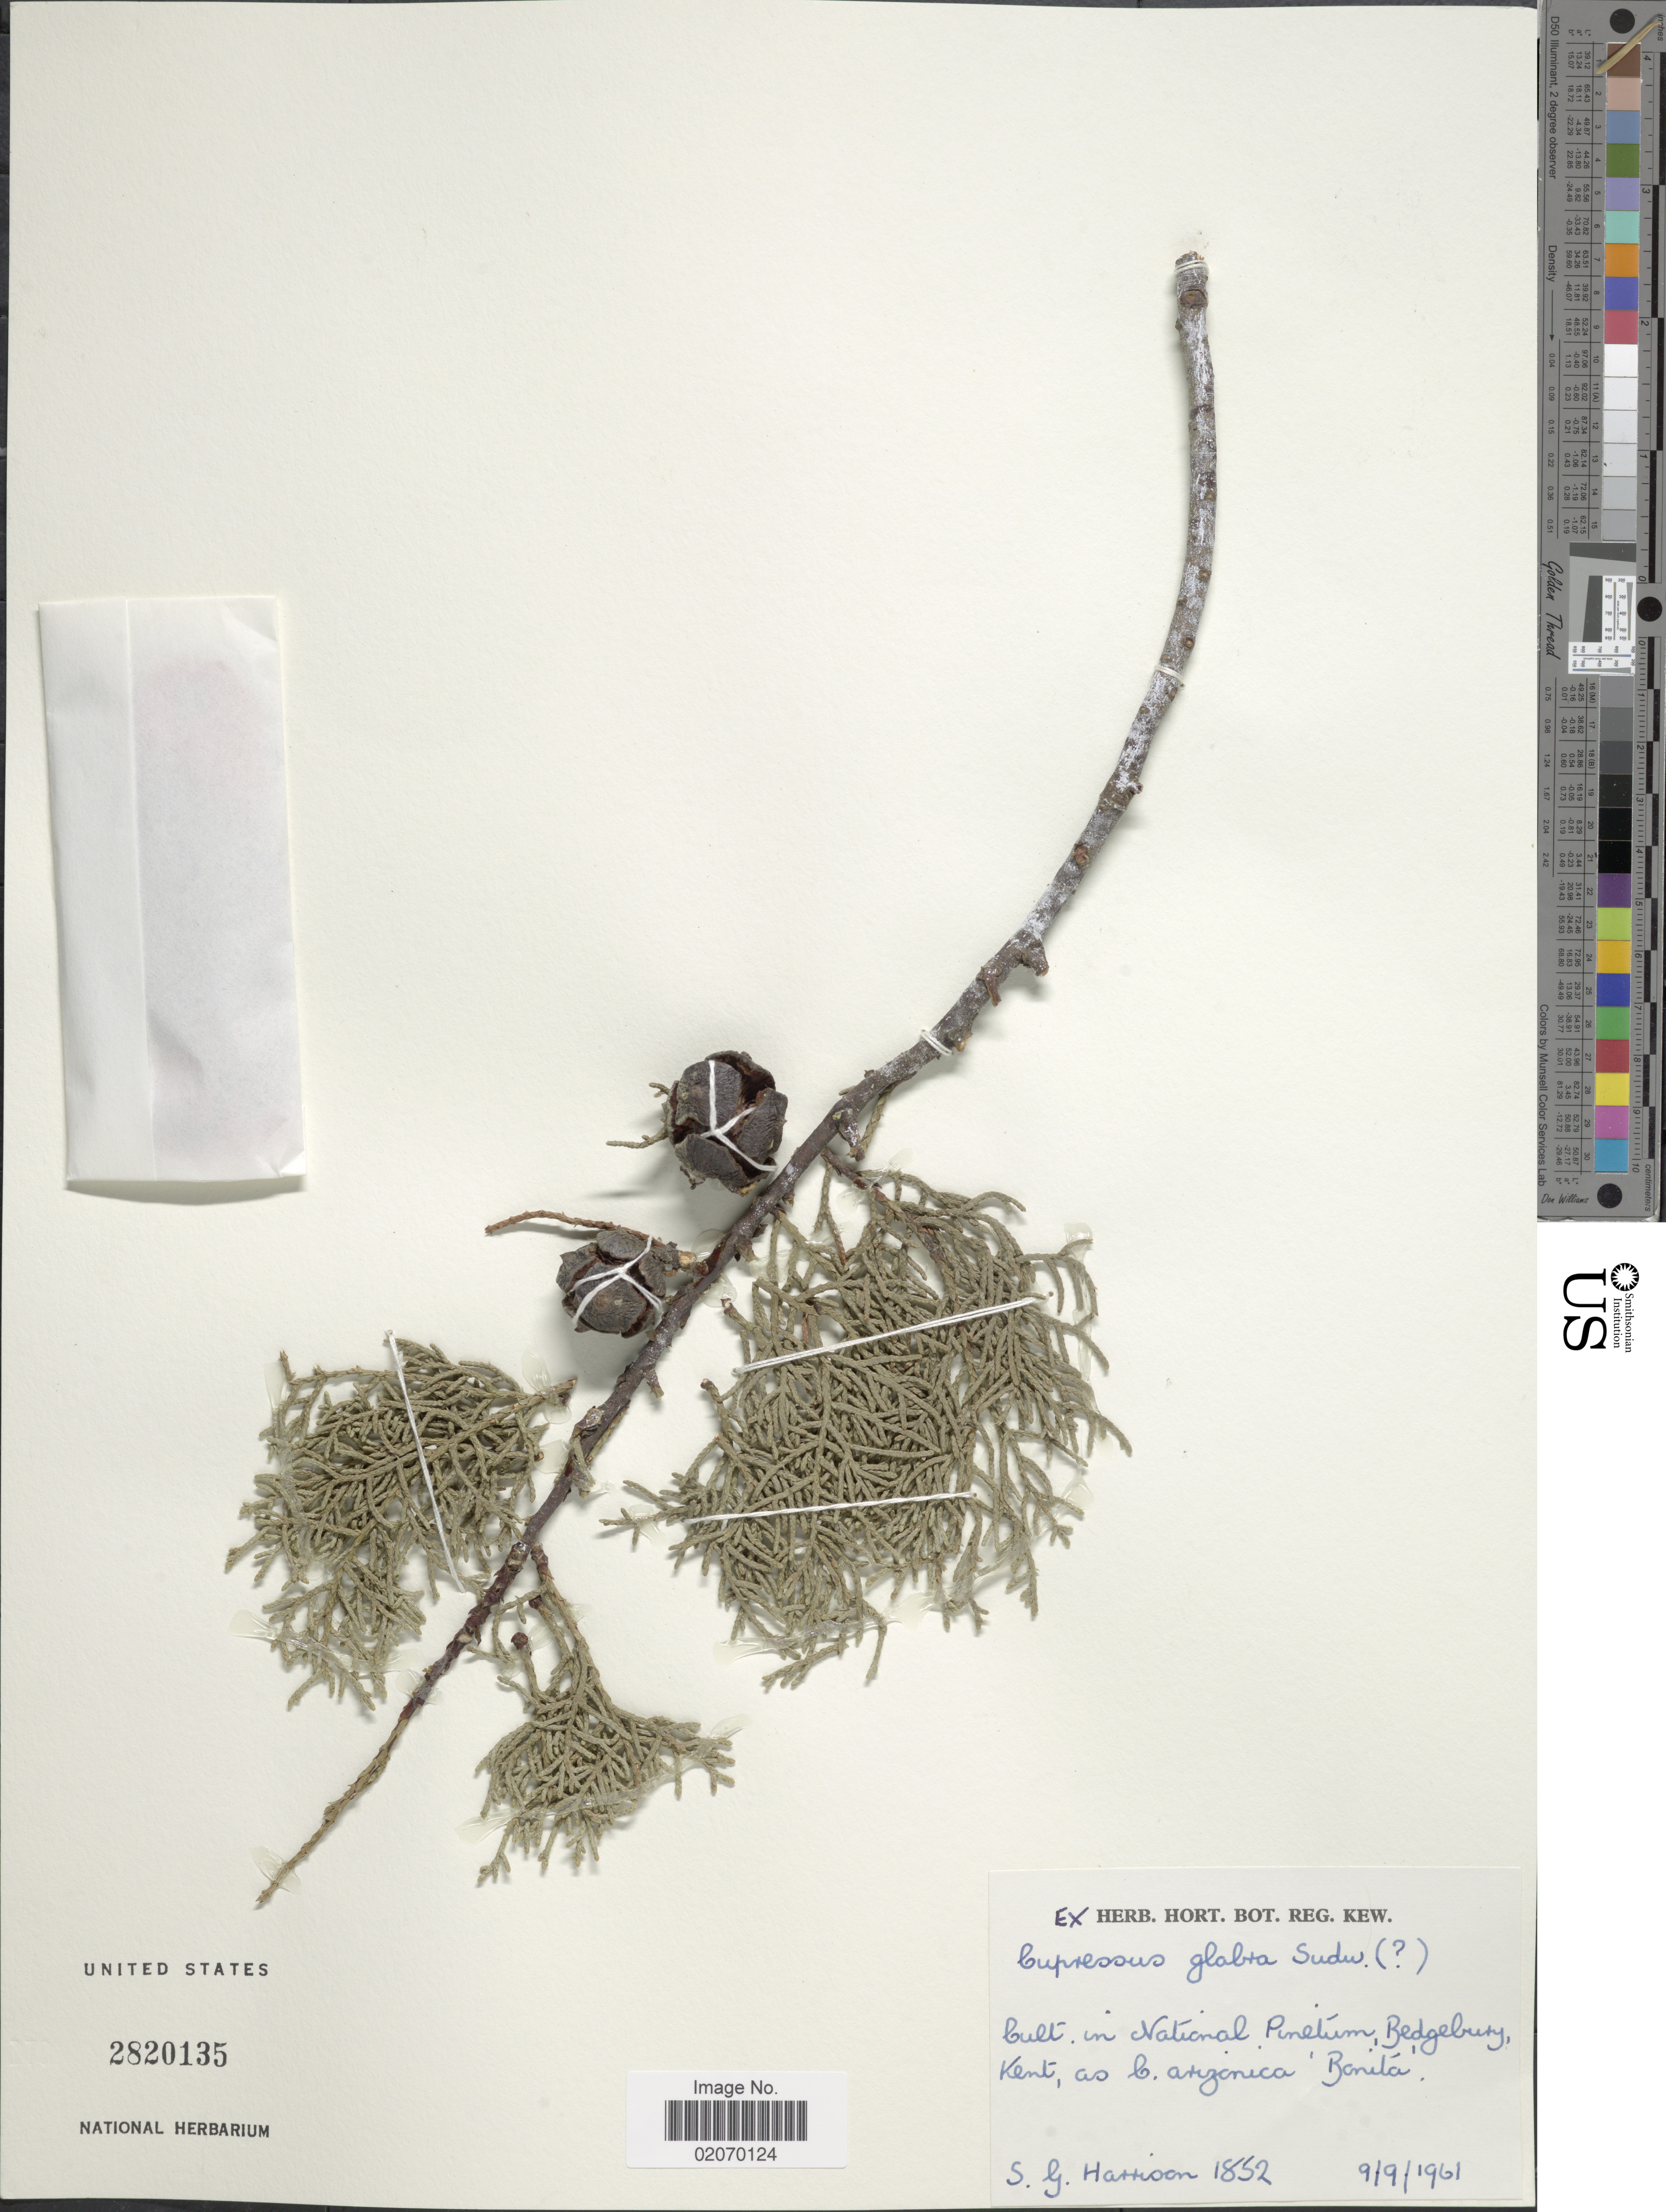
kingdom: Plantae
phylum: Tracheophyta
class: Pinopsida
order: Pinales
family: Cupressaceae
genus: Hesperocyparis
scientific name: Hesperocyparis glabra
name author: (Sudw.) Bartel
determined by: (US) Smithsonian Institution - National Museum of Natural History - Department of Botany (UNITED STATES)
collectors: S. G. Harrison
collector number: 1852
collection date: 1961-09-09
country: United Kingdom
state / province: England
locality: In National Pinetum, Bedgebury Kent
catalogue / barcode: US 2820135